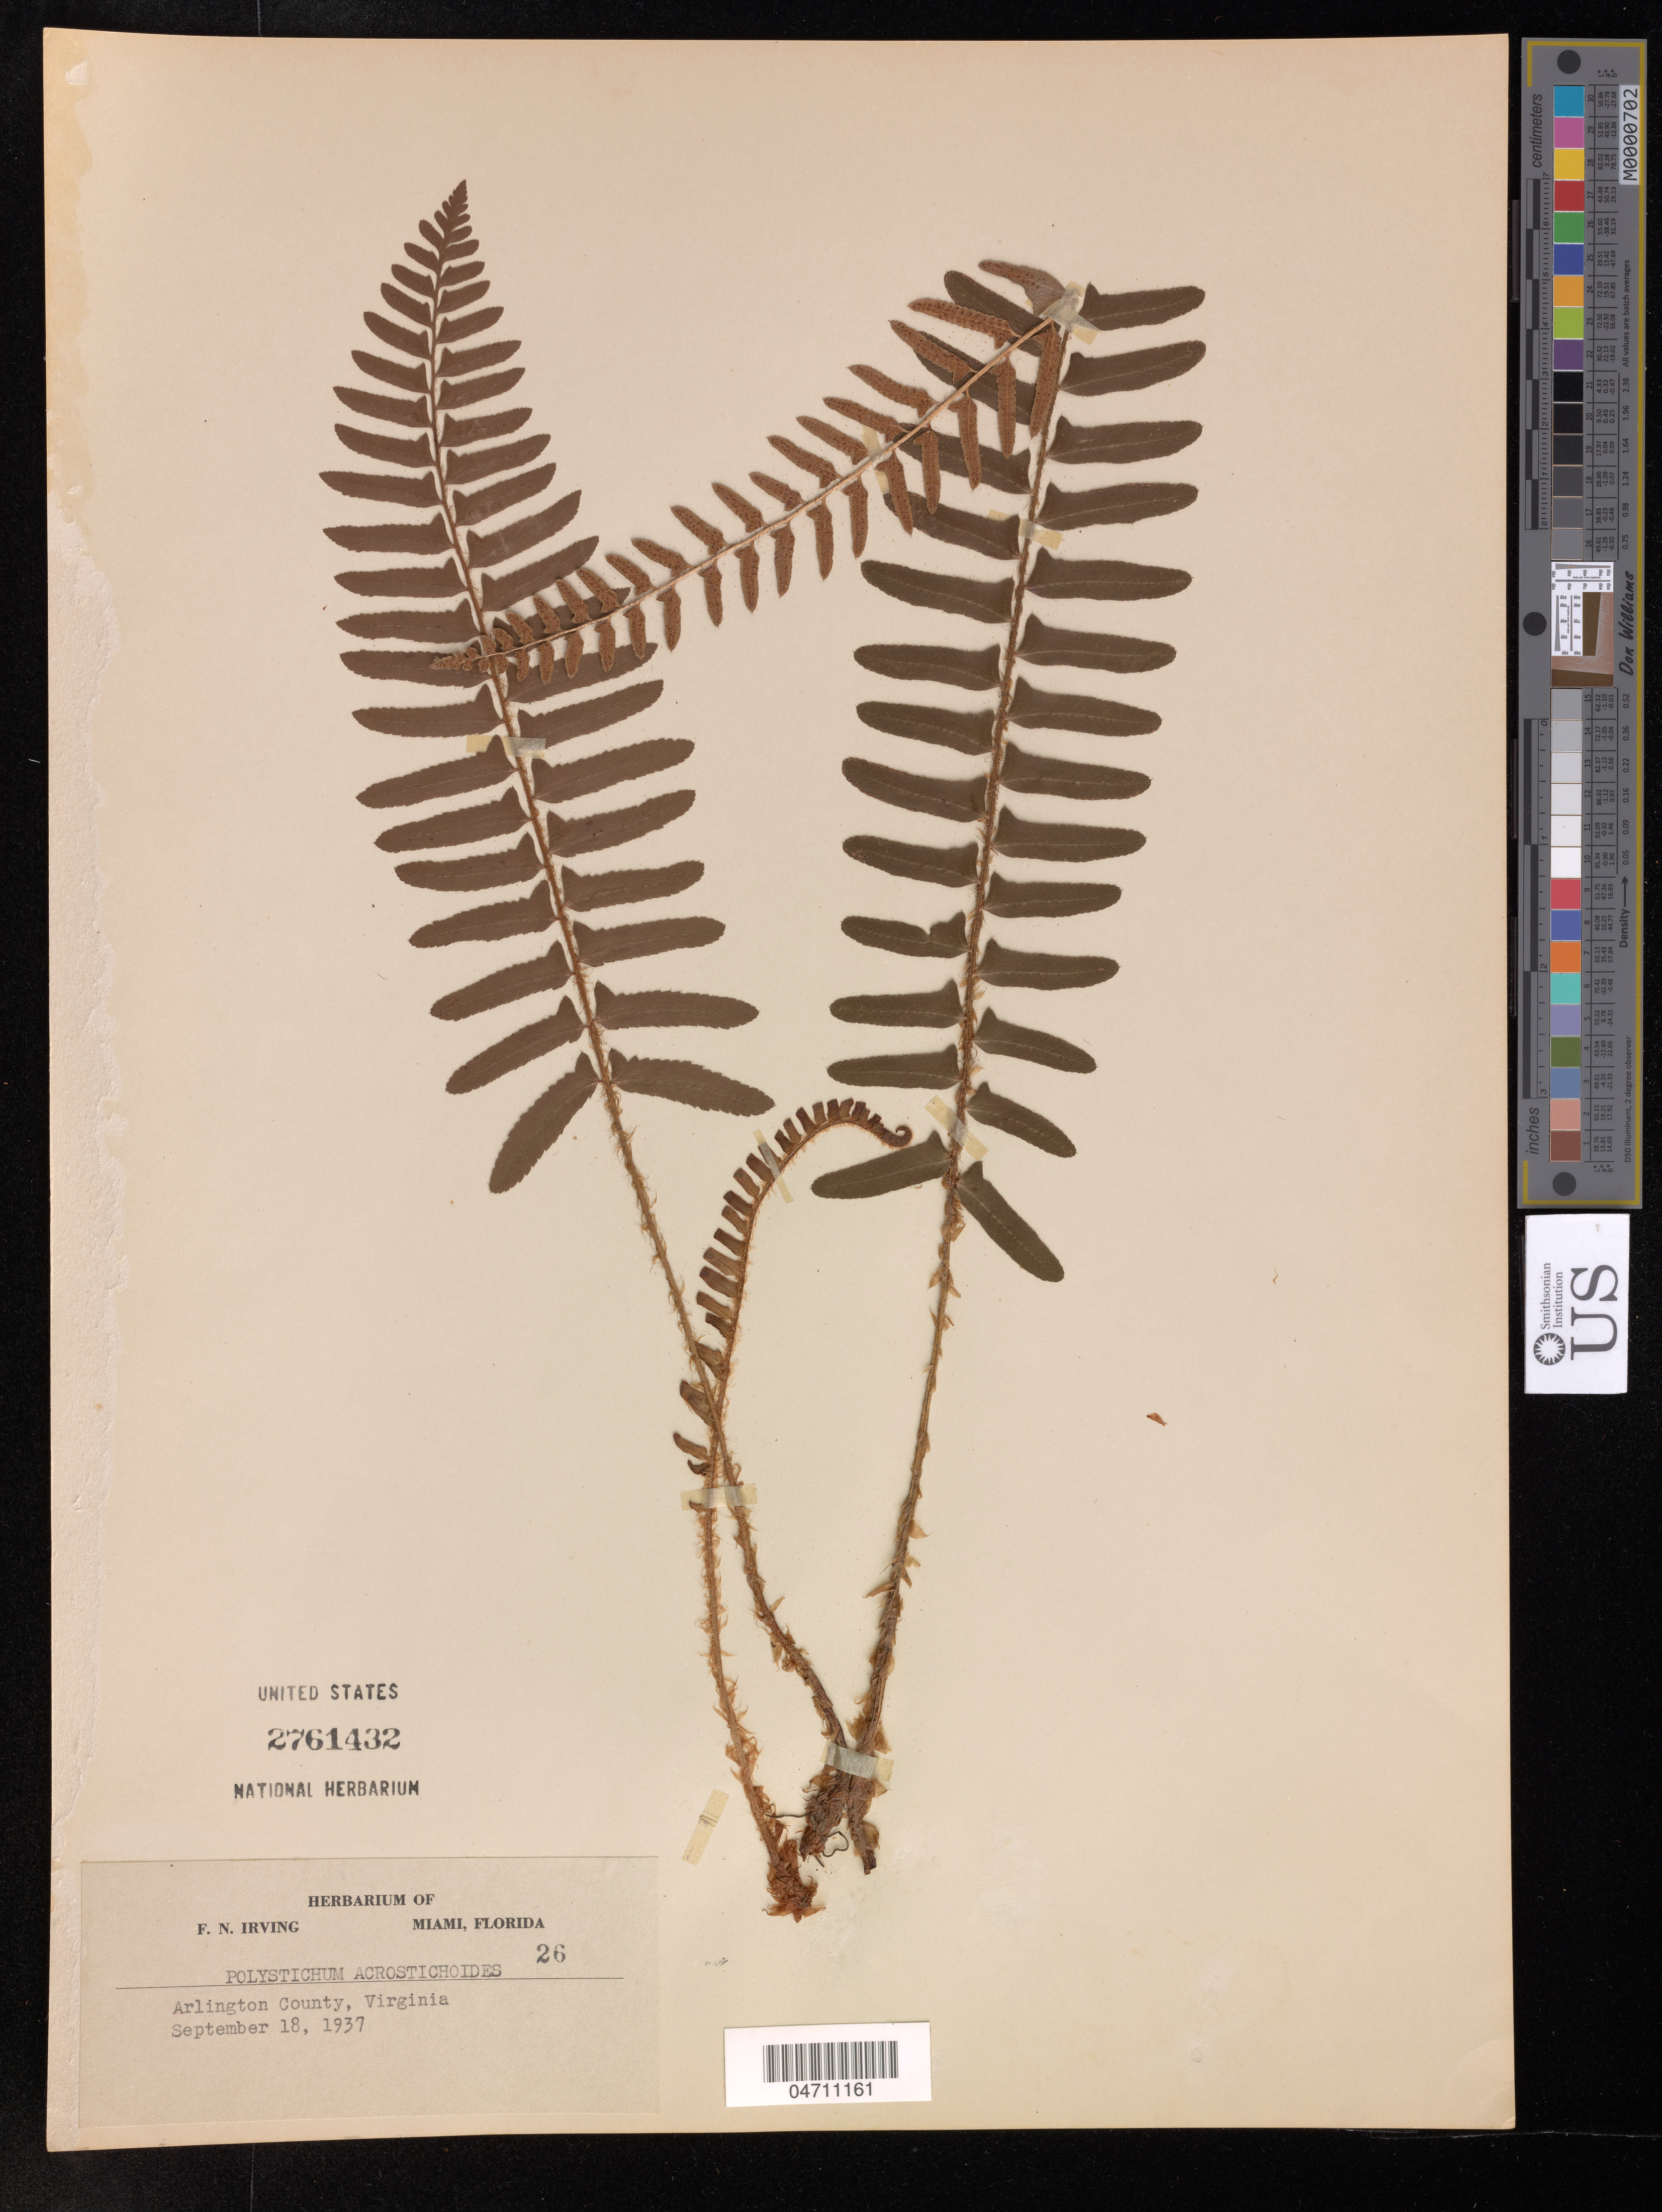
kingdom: Plantae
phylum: Tracheophyta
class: Polypodiopsida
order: Polypodiales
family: Dryopteridaceae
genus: Polystichum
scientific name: Polystichum acrostichoides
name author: (Michx.) Schott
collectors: ex herb. F.N. Irving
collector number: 26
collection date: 1937-09-18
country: United States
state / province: Virginia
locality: Arlington County.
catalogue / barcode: US 2761432